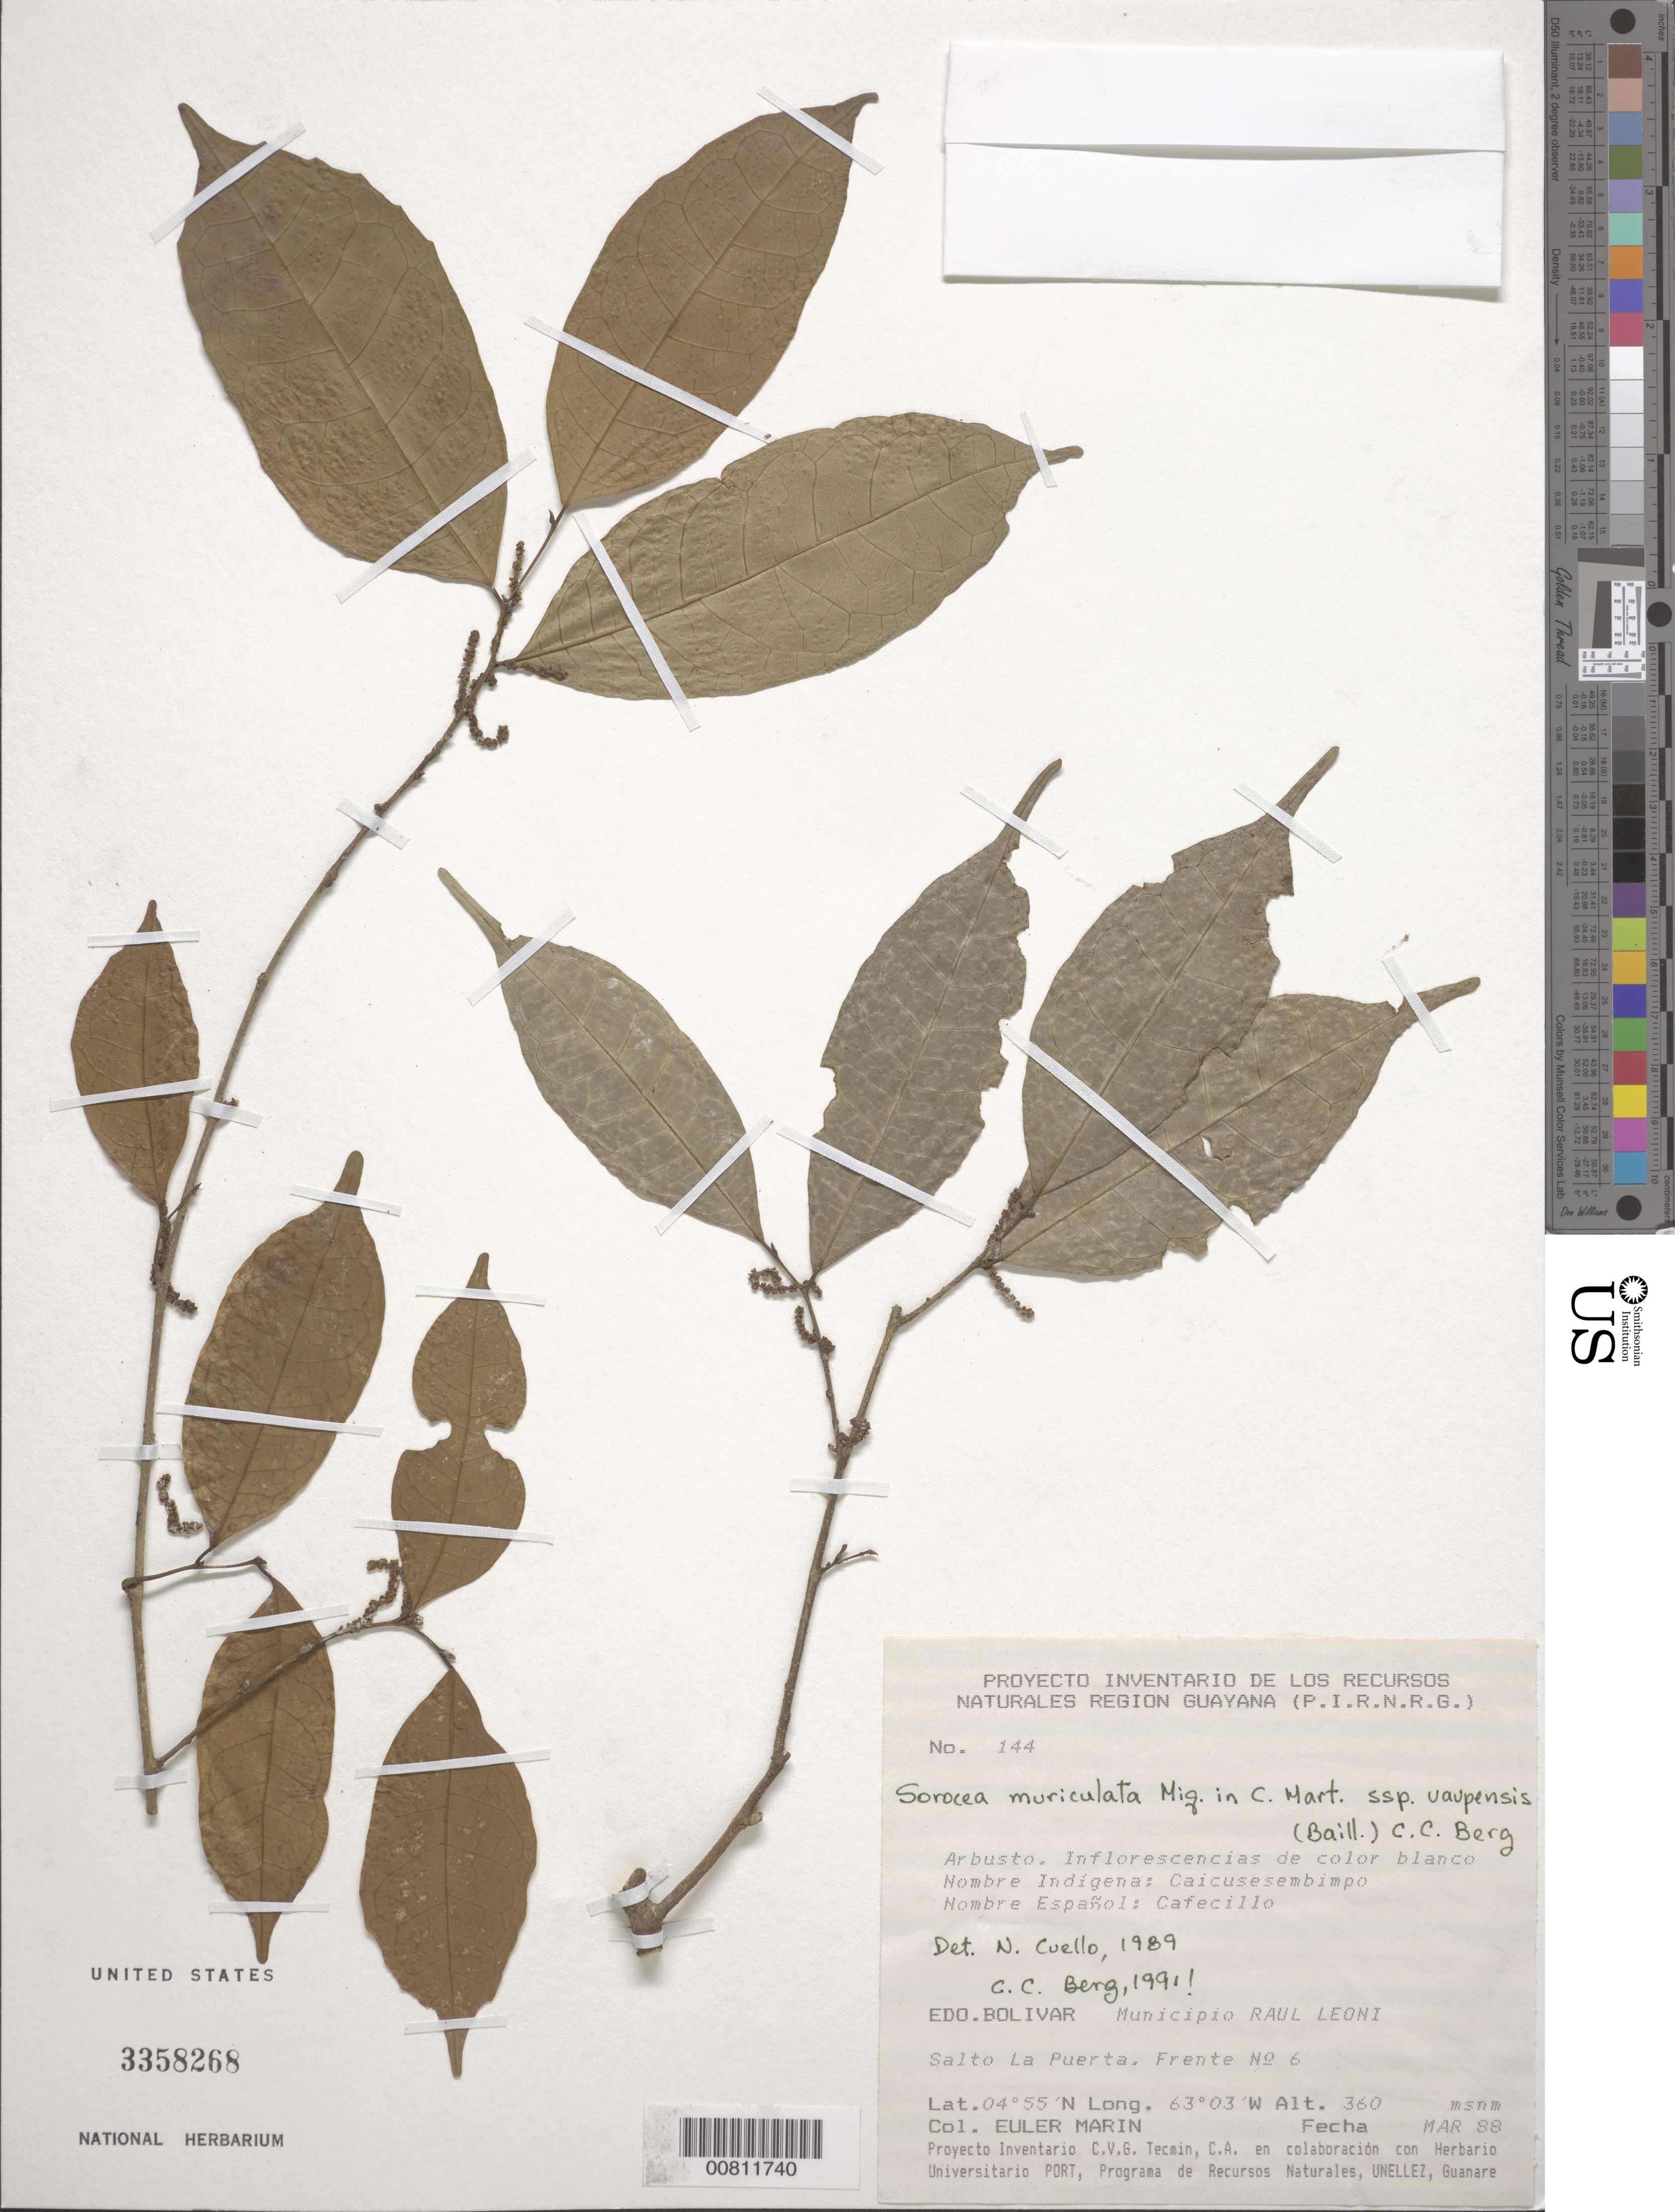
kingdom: Plantae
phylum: Tracheophyta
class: Magnoliopsida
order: Rosales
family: Moraceae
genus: Sorocea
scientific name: Sorocea muriculata subsp. uaupensis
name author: Miq.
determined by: Berg, C. C.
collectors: E. Marin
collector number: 144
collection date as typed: Mar-88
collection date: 1988-03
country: Venezuela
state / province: Bolívar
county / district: Angostura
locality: Mun. Raúl Leoni [=Angostura], Salto La Puerta, Frente no. 6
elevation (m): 360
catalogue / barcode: US 3358268